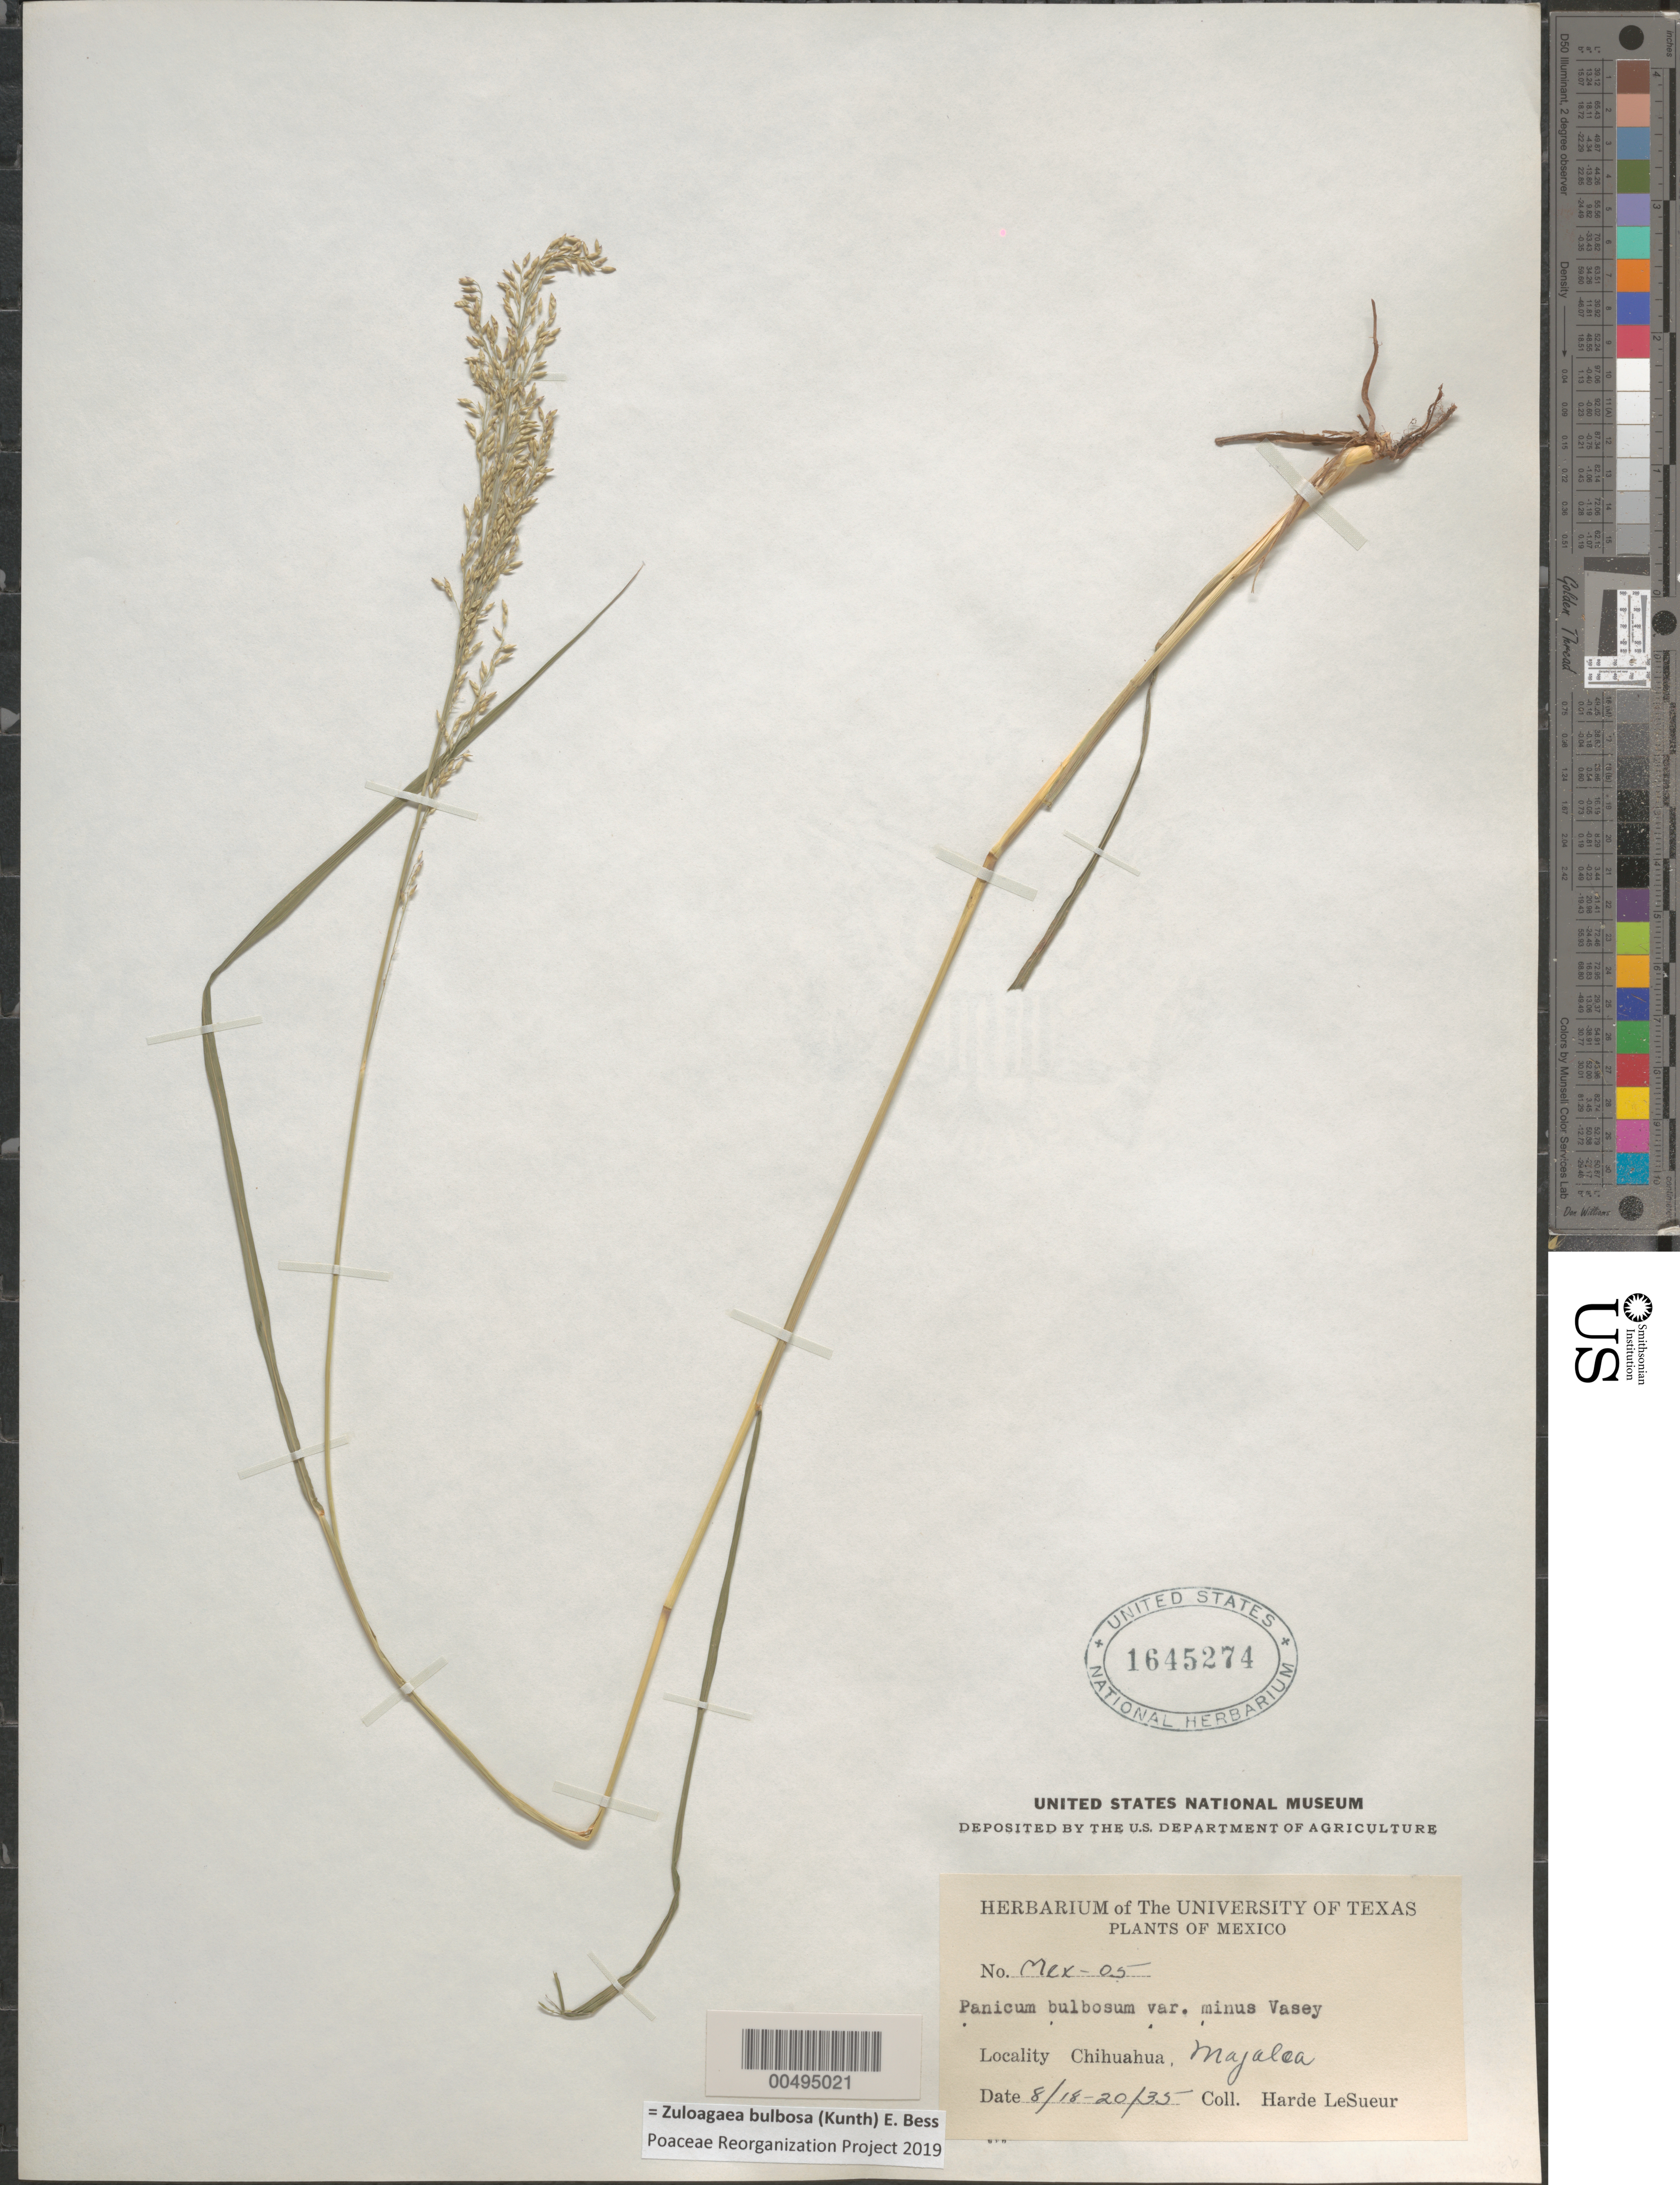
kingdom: Plantae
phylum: Tracheophyta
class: Liliopsida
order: Poales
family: Poaceae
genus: Panicum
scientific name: Panicum bulbosum subsp. sciaphilum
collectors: D. H. LeSueur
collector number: Mex-05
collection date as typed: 18 Aug 1935 to 20 Aug 1935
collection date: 1935-08-18/1935-08-20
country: Mexico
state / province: Chihuahua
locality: Majalca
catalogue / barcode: US 1645274